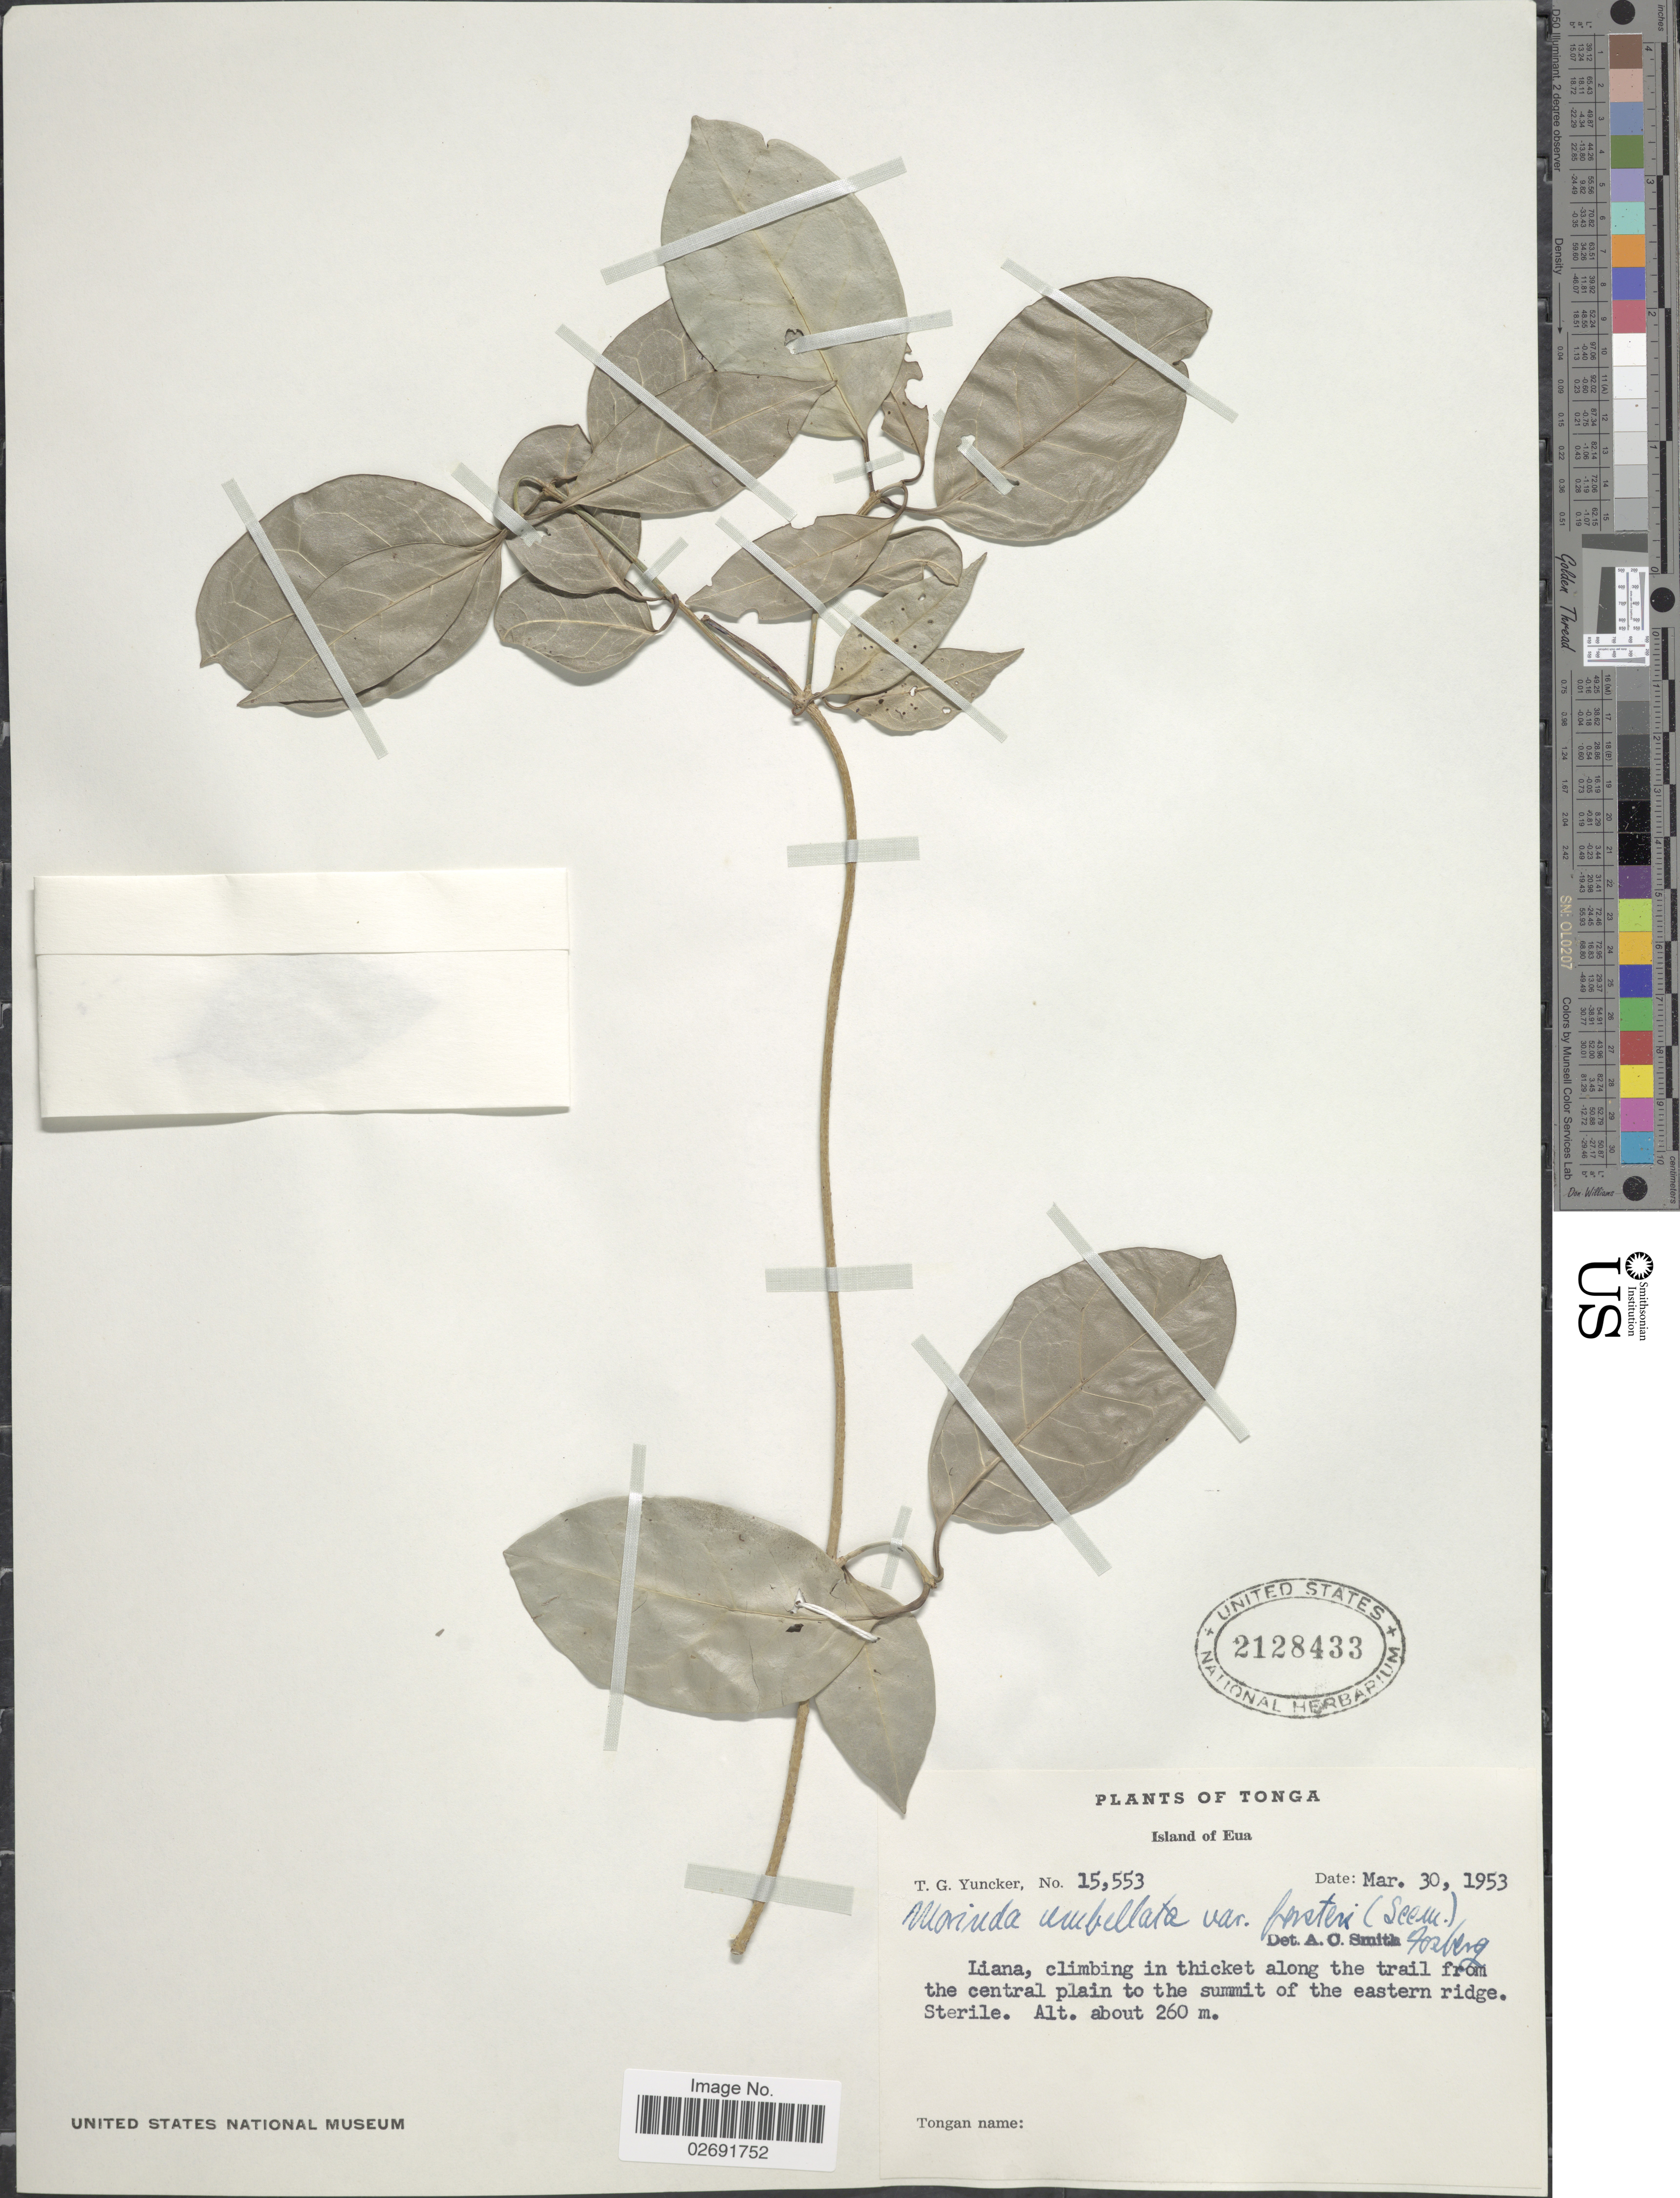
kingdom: Plantae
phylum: Tracheophyta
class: Magnoliopsida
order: Gentianales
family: Rubiaceae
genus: Gynochthodes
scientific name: Gynochthodes umbellata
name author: (L.) Razafim. & B. Bremer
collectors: T. G. Yuncker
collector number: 15553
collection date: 1953-03-30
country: Tonga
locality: Island of Eua. Along the trail from the central plain to the summit of the eastern ridge.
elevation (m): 260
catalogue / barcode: US 2128433